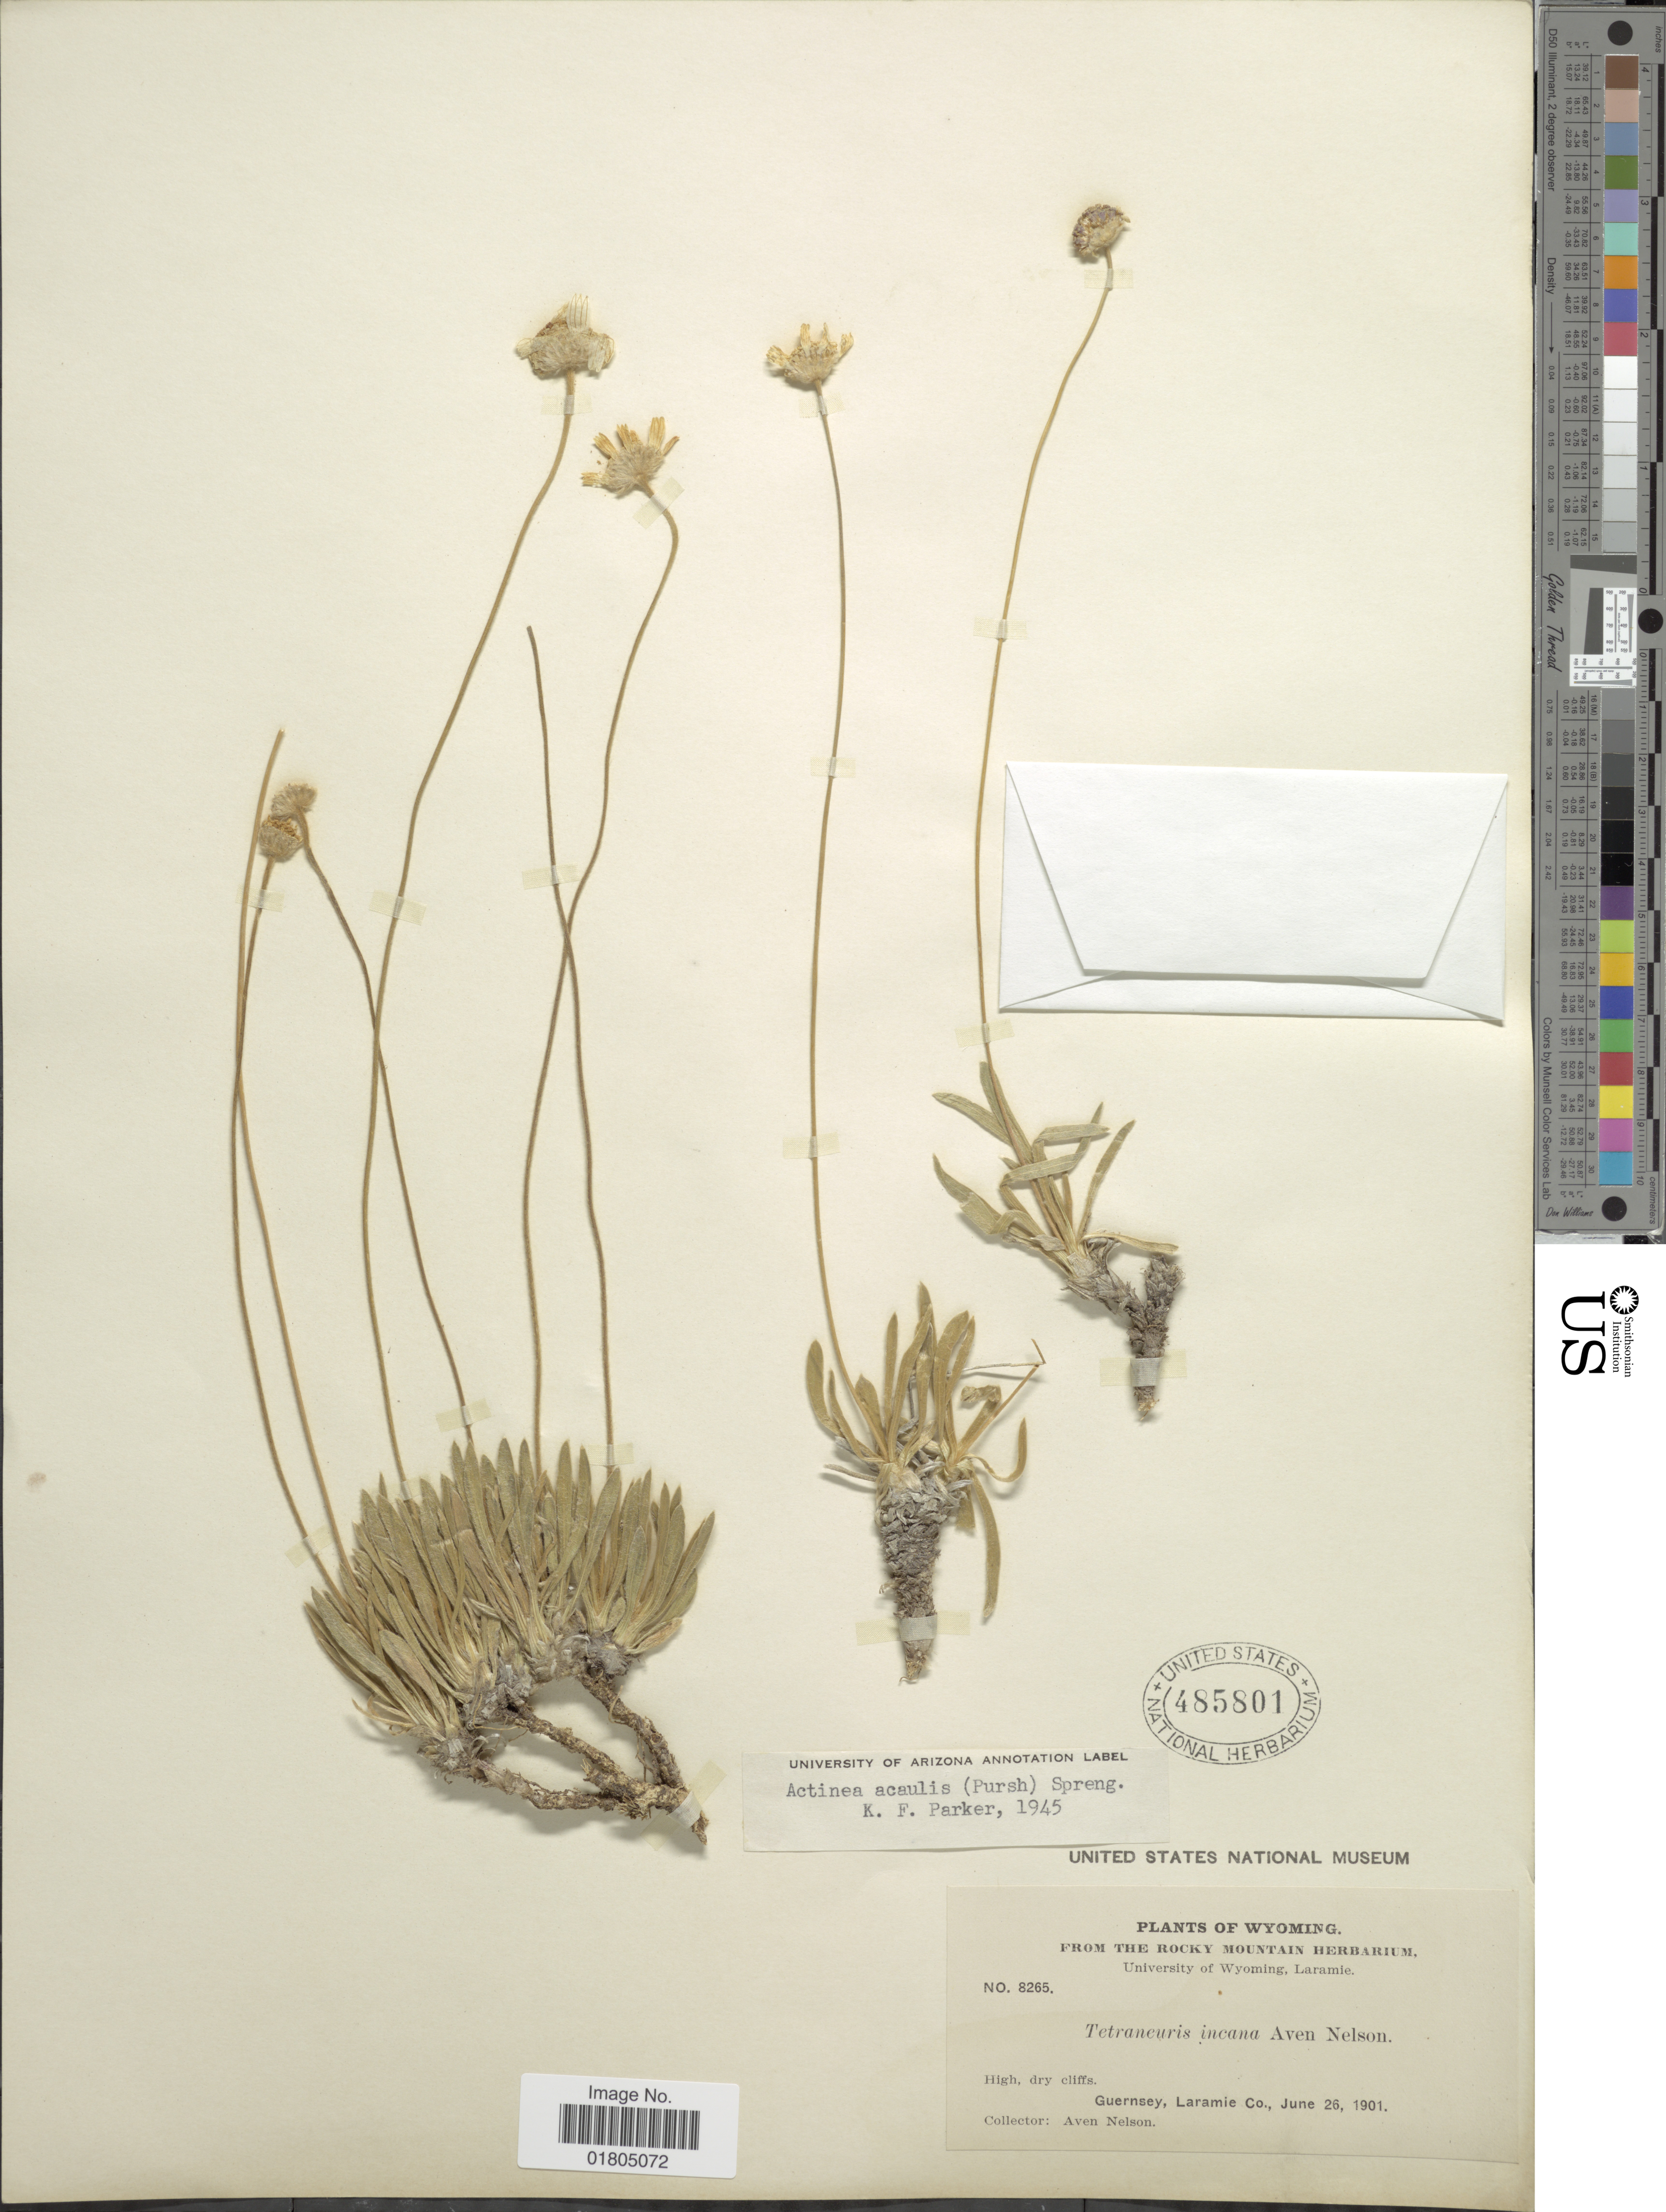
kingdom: Plantae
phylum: Tracheophyta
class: Magnoliopsida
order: Asterales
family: Asteraceae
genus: Actinea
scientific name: Actinea acaulis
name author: (Pursh) Spreng.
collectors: A. Nelson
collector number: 8265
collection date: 1901-06-26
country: United States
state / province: Wyoming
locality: Guernsey, Laramie Co.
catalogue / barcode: US 485801